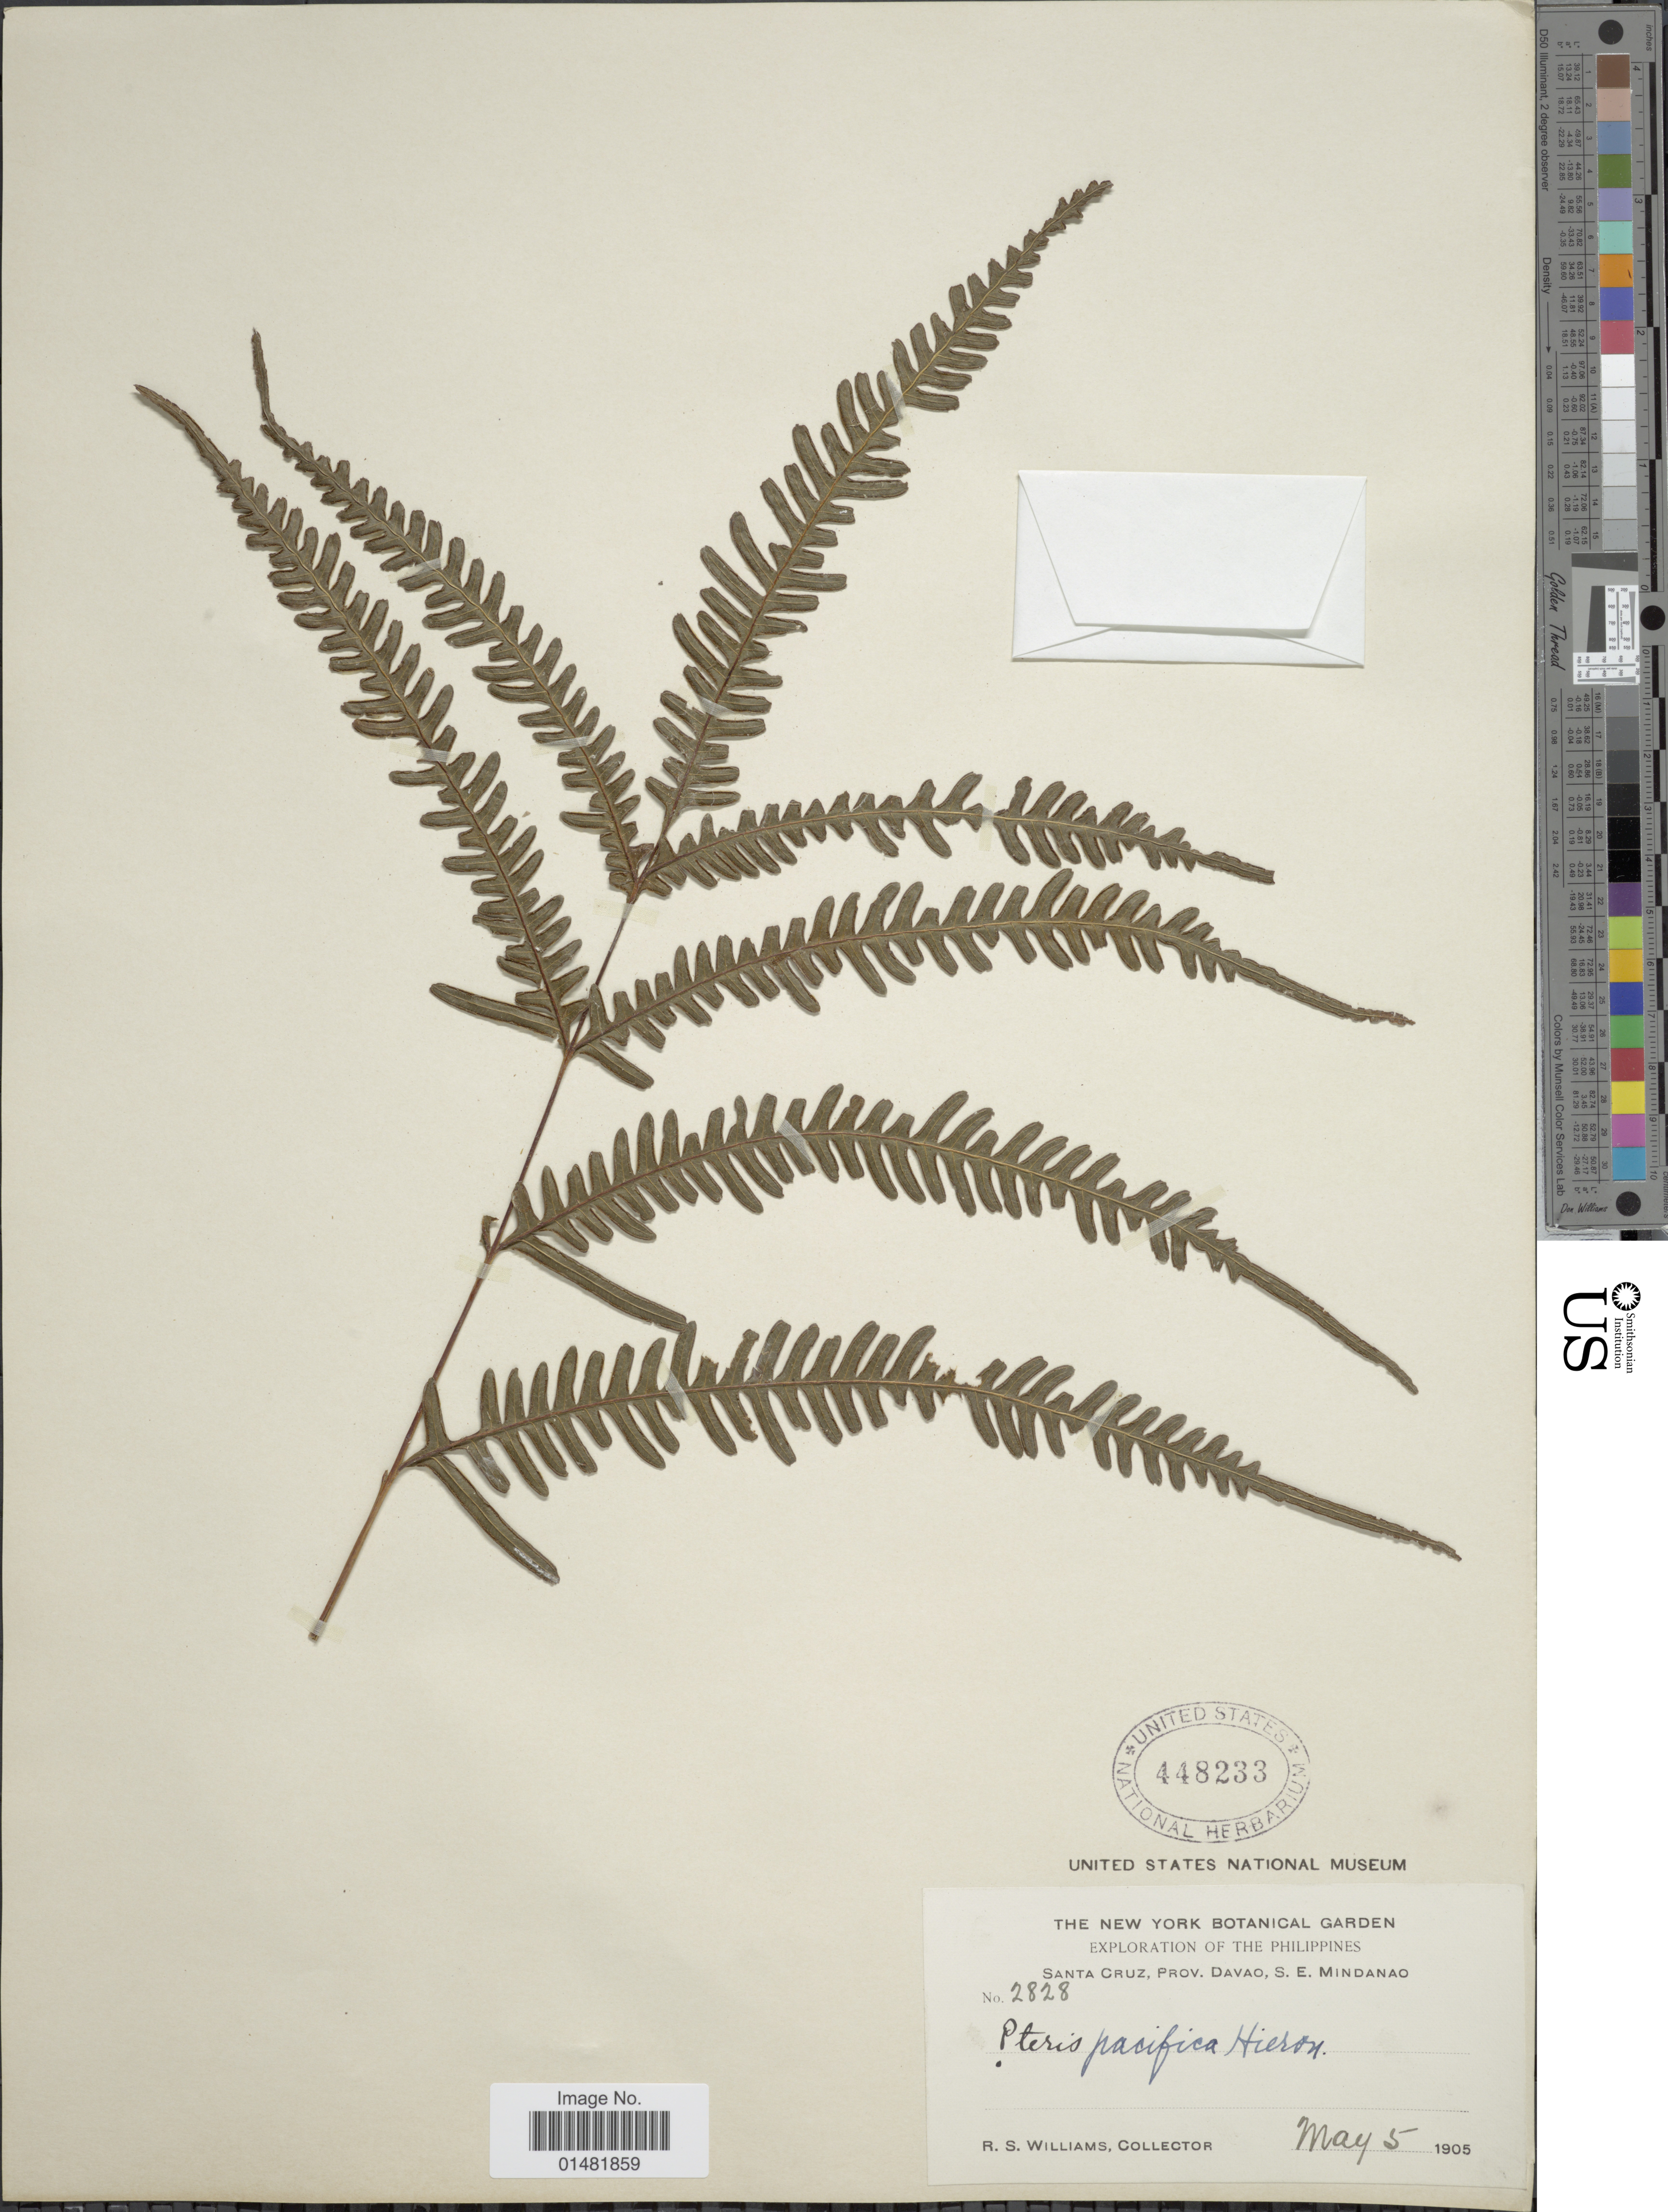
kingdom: Plantae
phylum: Tracheophyta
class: Polypodiopsida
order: Polypodiales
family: Pteridaceae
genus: Pteris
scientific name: Pteris pluricaudata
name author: Copel.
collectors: R. S. Williams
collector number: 2828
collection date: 1905-05-05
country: Philippines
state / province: Davao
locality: Santa Cruz, S.E. Mindanao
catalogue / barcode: US 448233